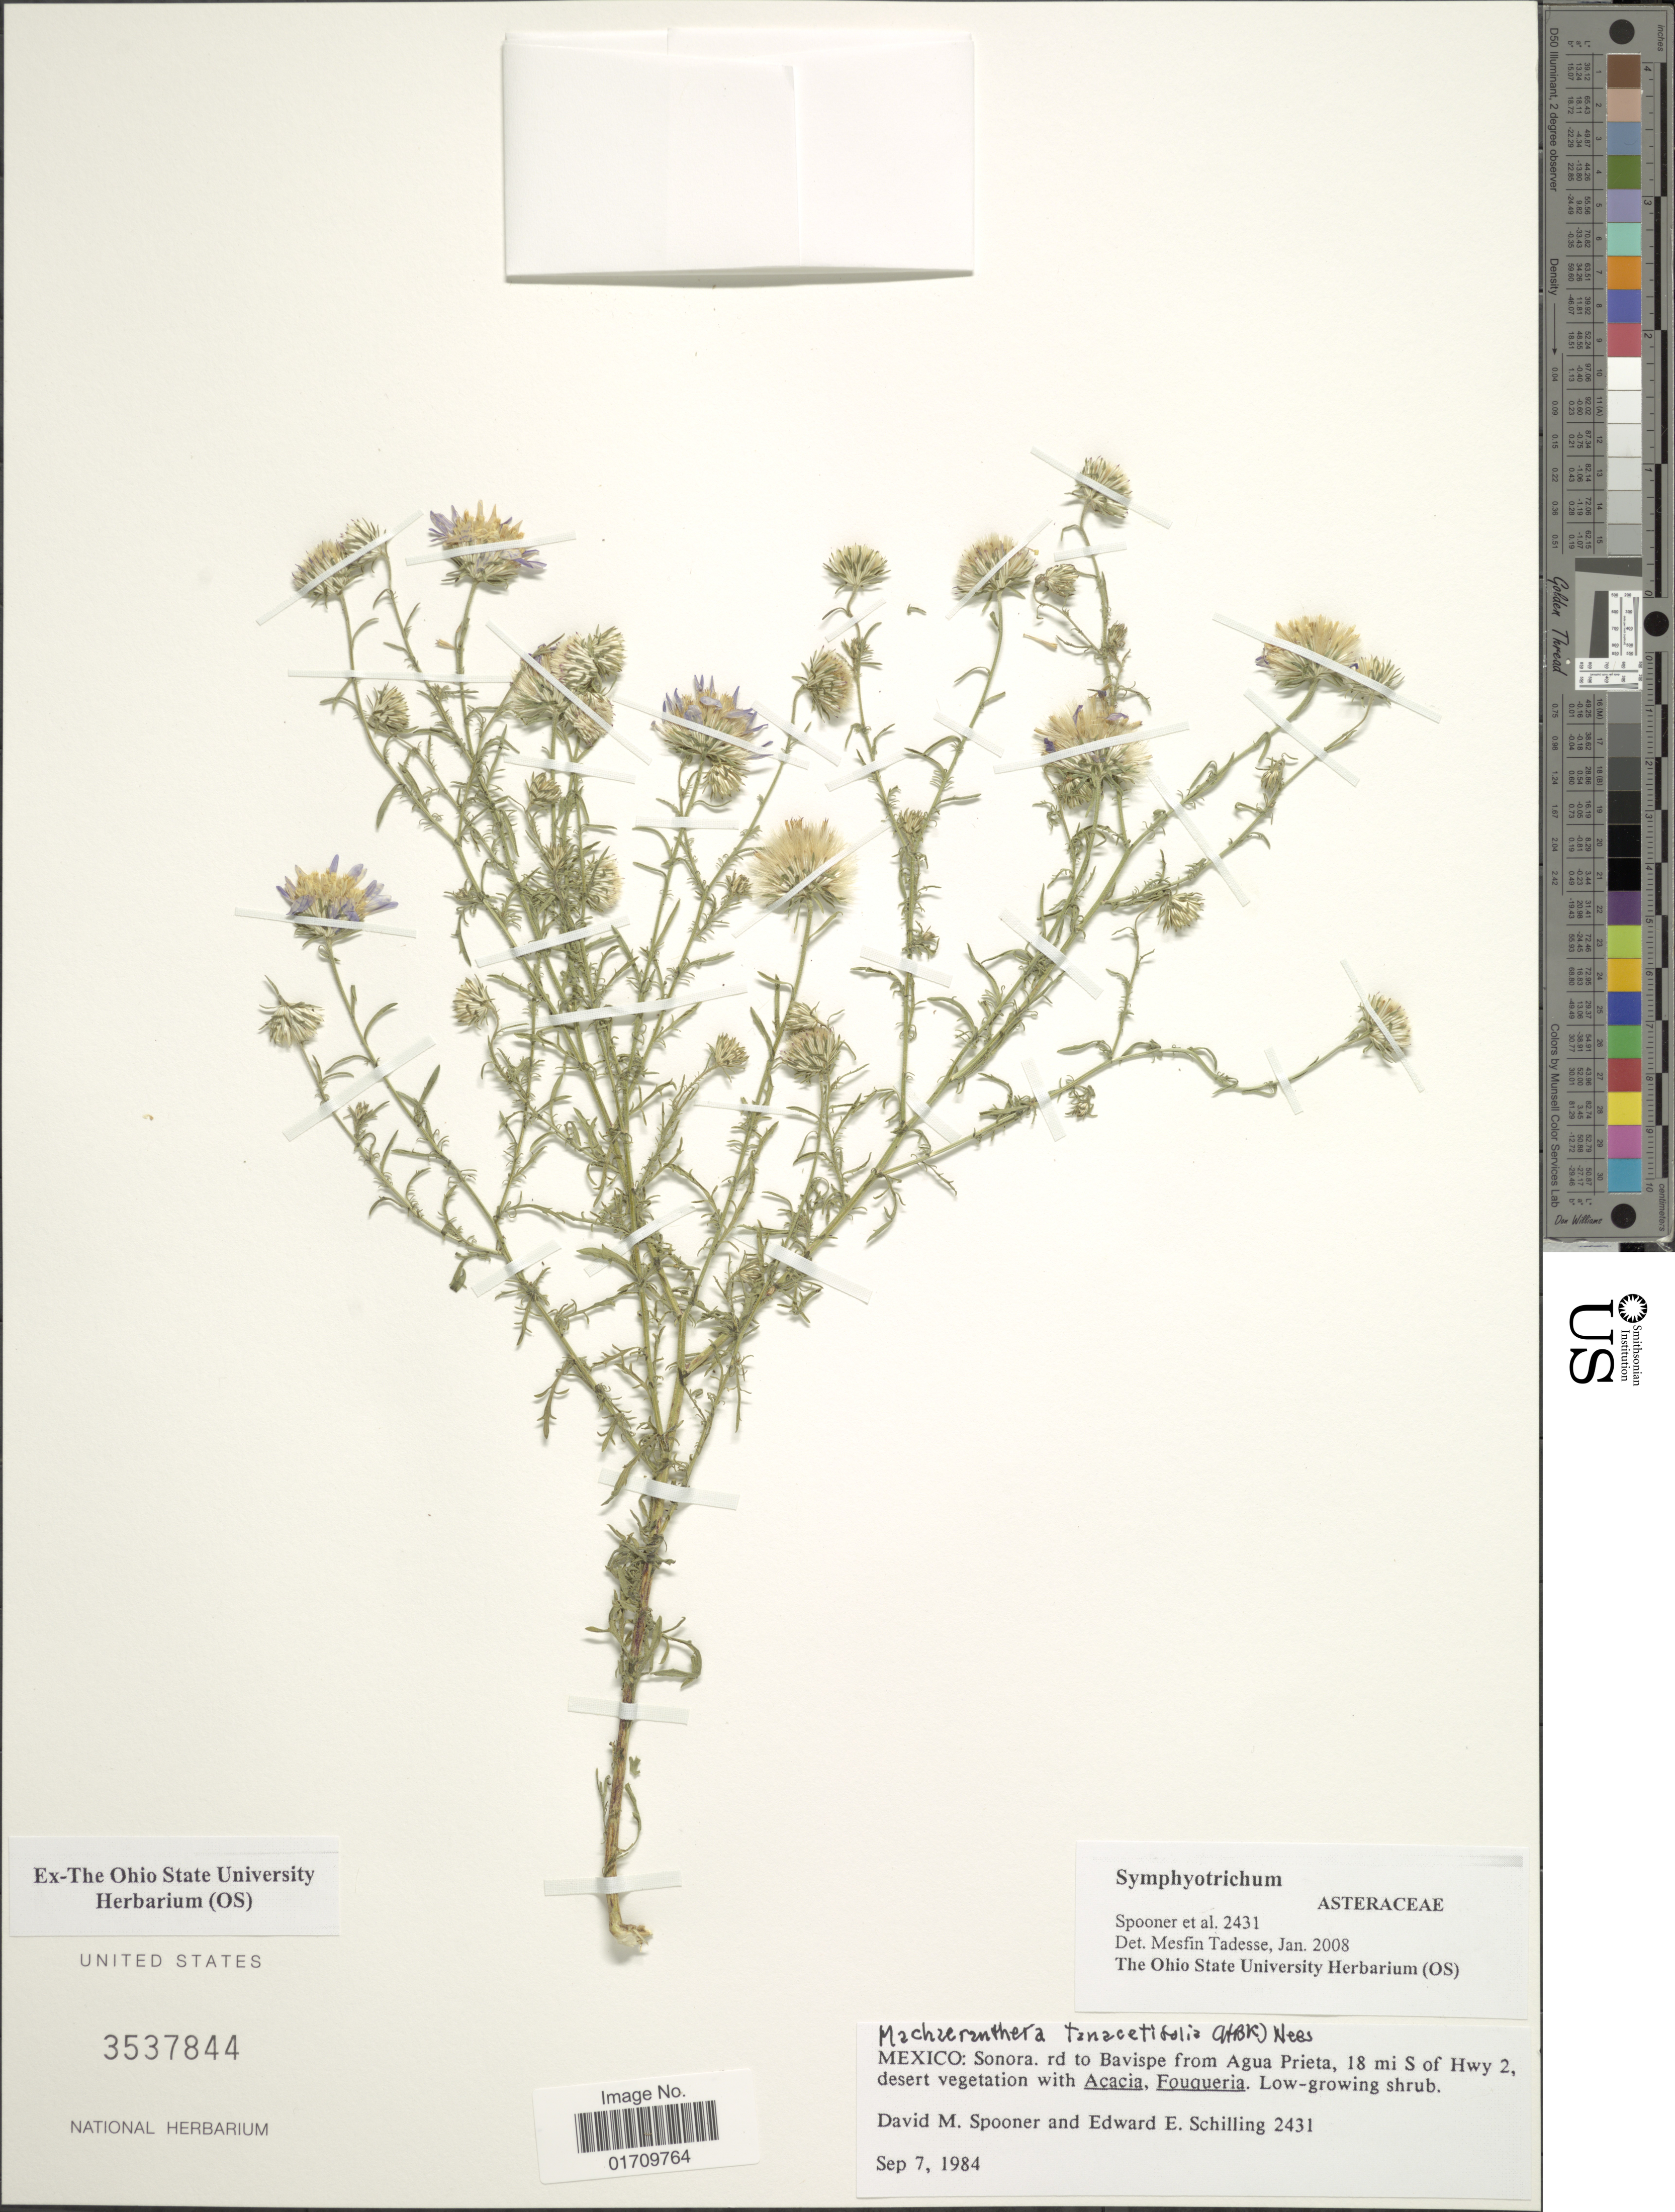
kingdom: Plantae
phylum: Tracheophyta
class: Magnoliopsida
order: Asterales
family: Asteraceae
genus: Machaeranthera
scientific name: Machaeranthera tanacetifolia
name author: (Kunth) Nees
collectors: D. Spooner & E. E. Schilling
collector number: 2431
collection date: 1984-09-07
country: Mexico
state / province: Sonora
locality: Rd to Bavispe from Agua Prieta, 18 mi S of Hwy 2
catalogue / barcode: US 3537844